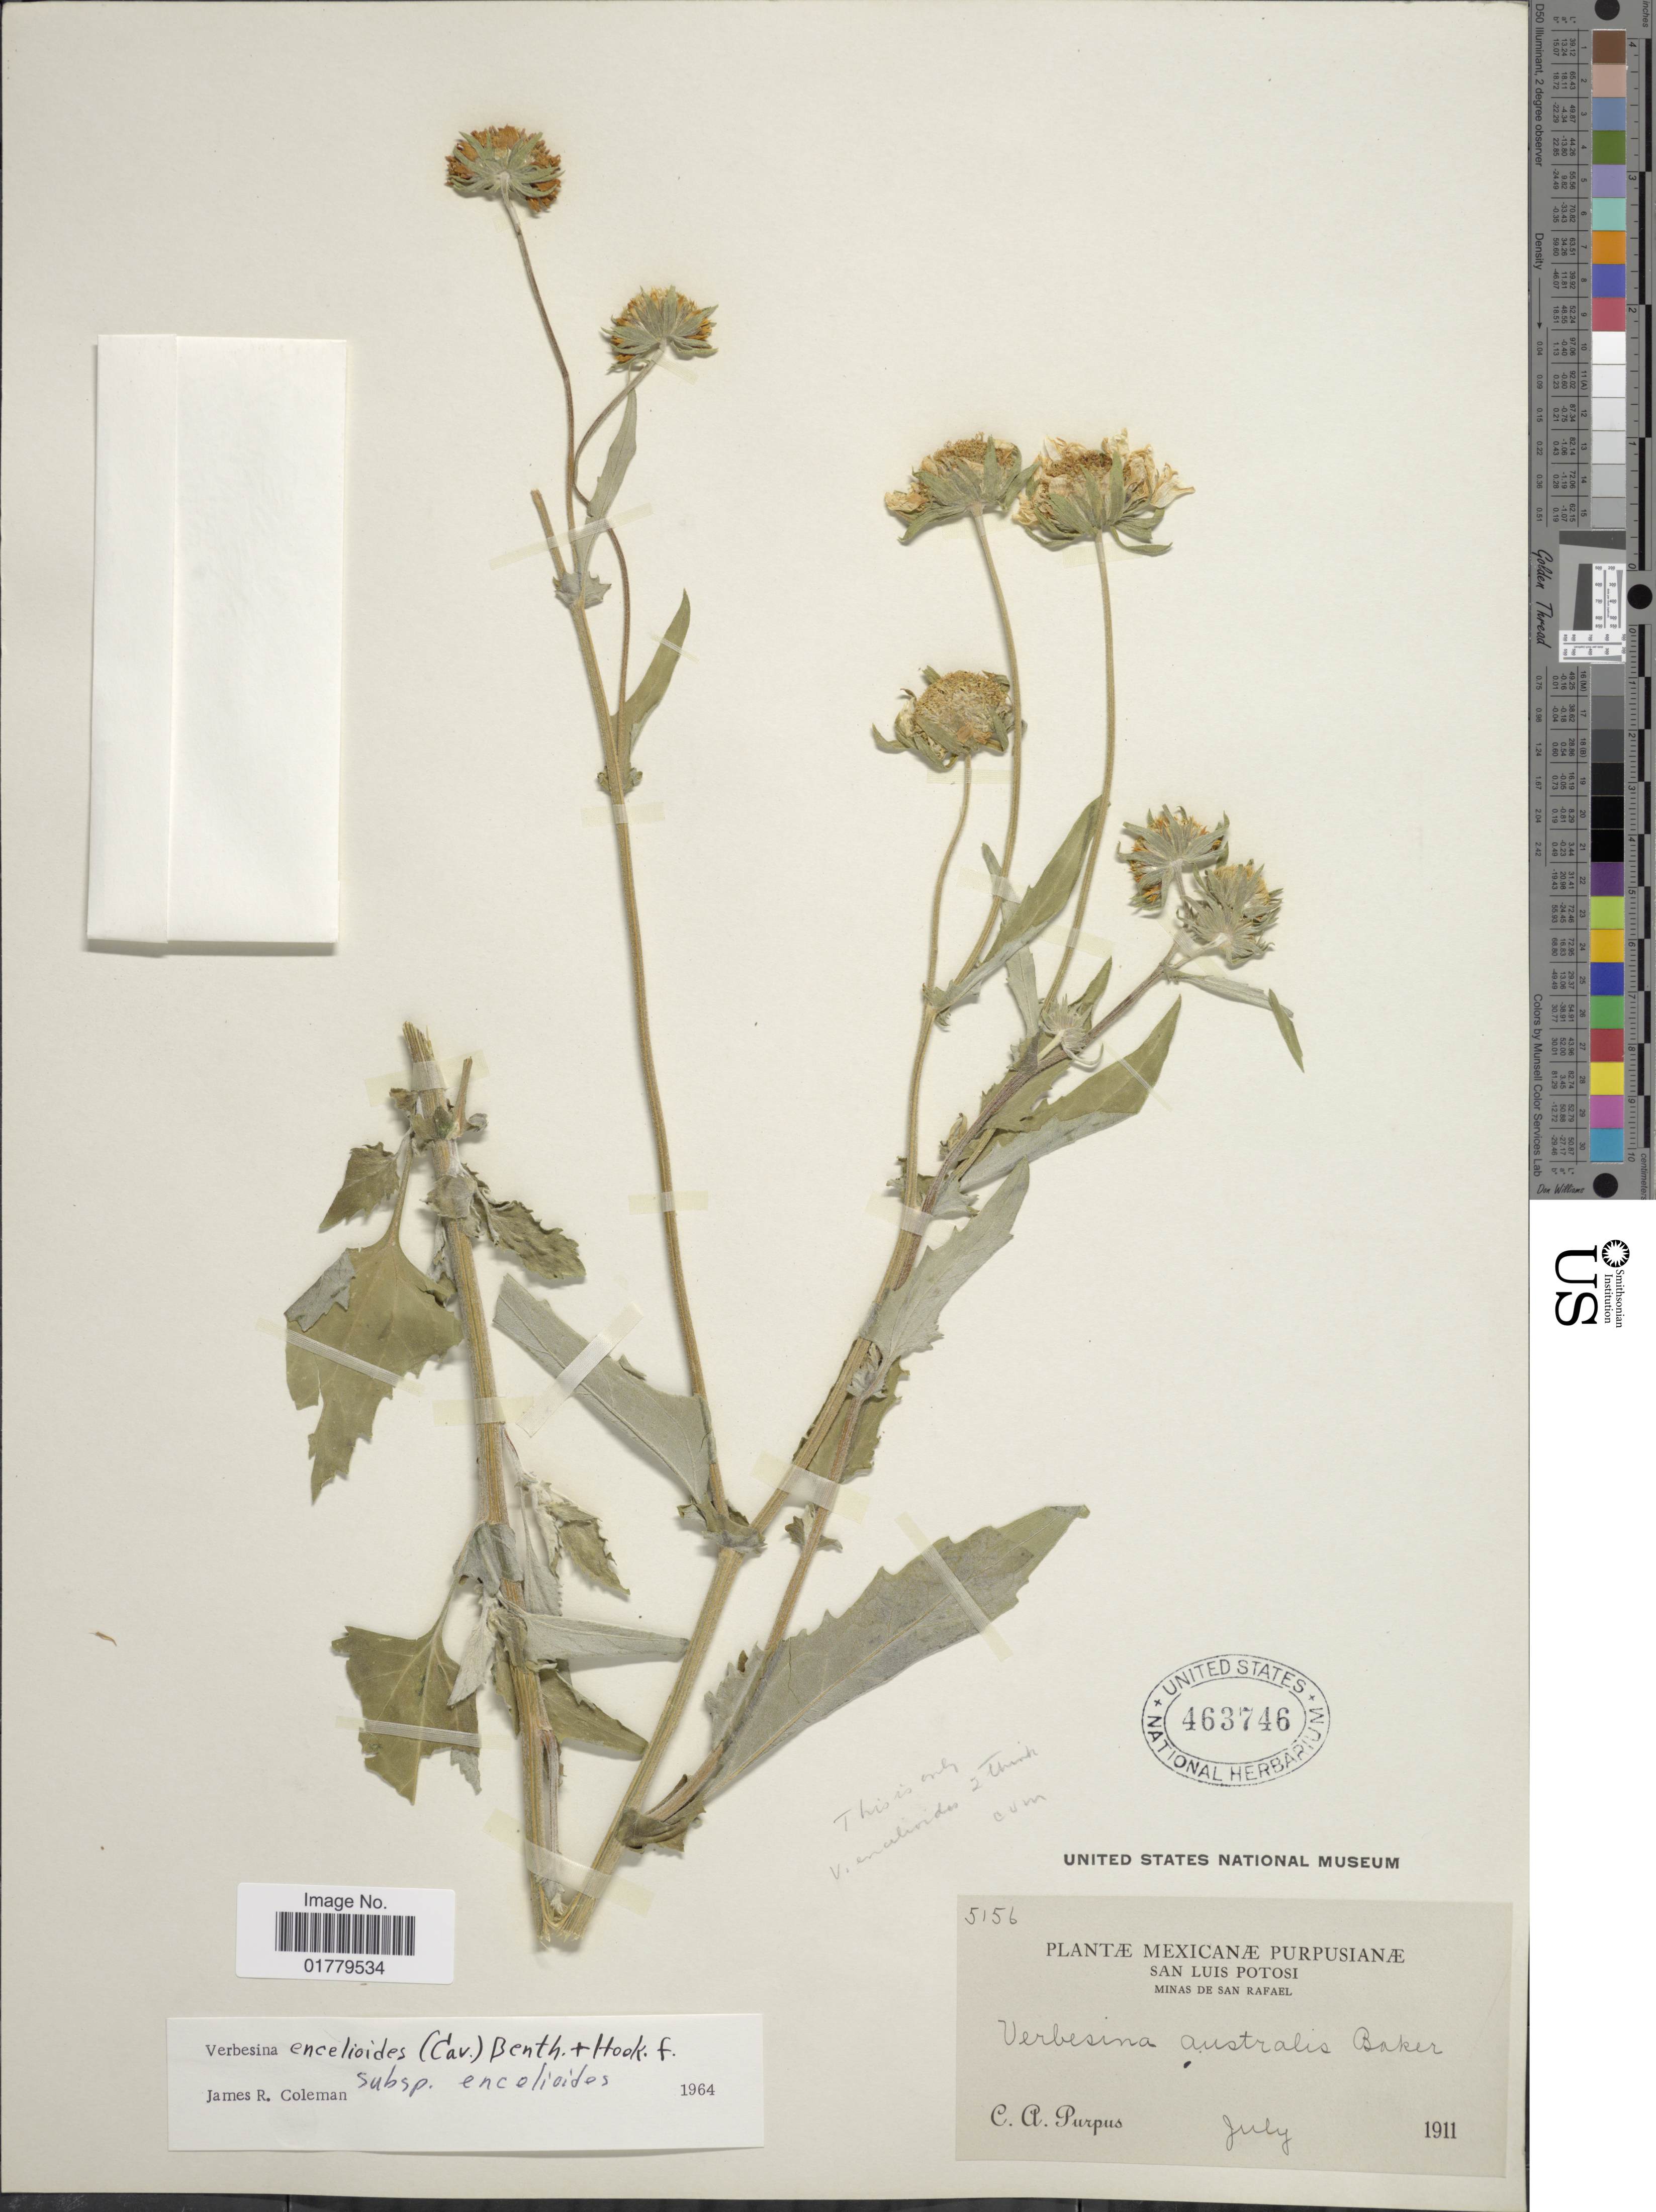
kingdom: Plantae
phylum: Tracheophyta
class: Magnoliopsida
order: Asterales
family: Asteraceae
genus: Verbesina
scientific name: Verbesina encelioides subsp. encelioides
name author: (Cav.) Benth. & Hook.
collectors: C. A. Purpus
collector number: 5156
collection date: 1911-07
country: Mexico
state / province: San Luis Potosí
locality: San Luis Potosi. Minas de San Rafael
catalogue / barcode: US 463746